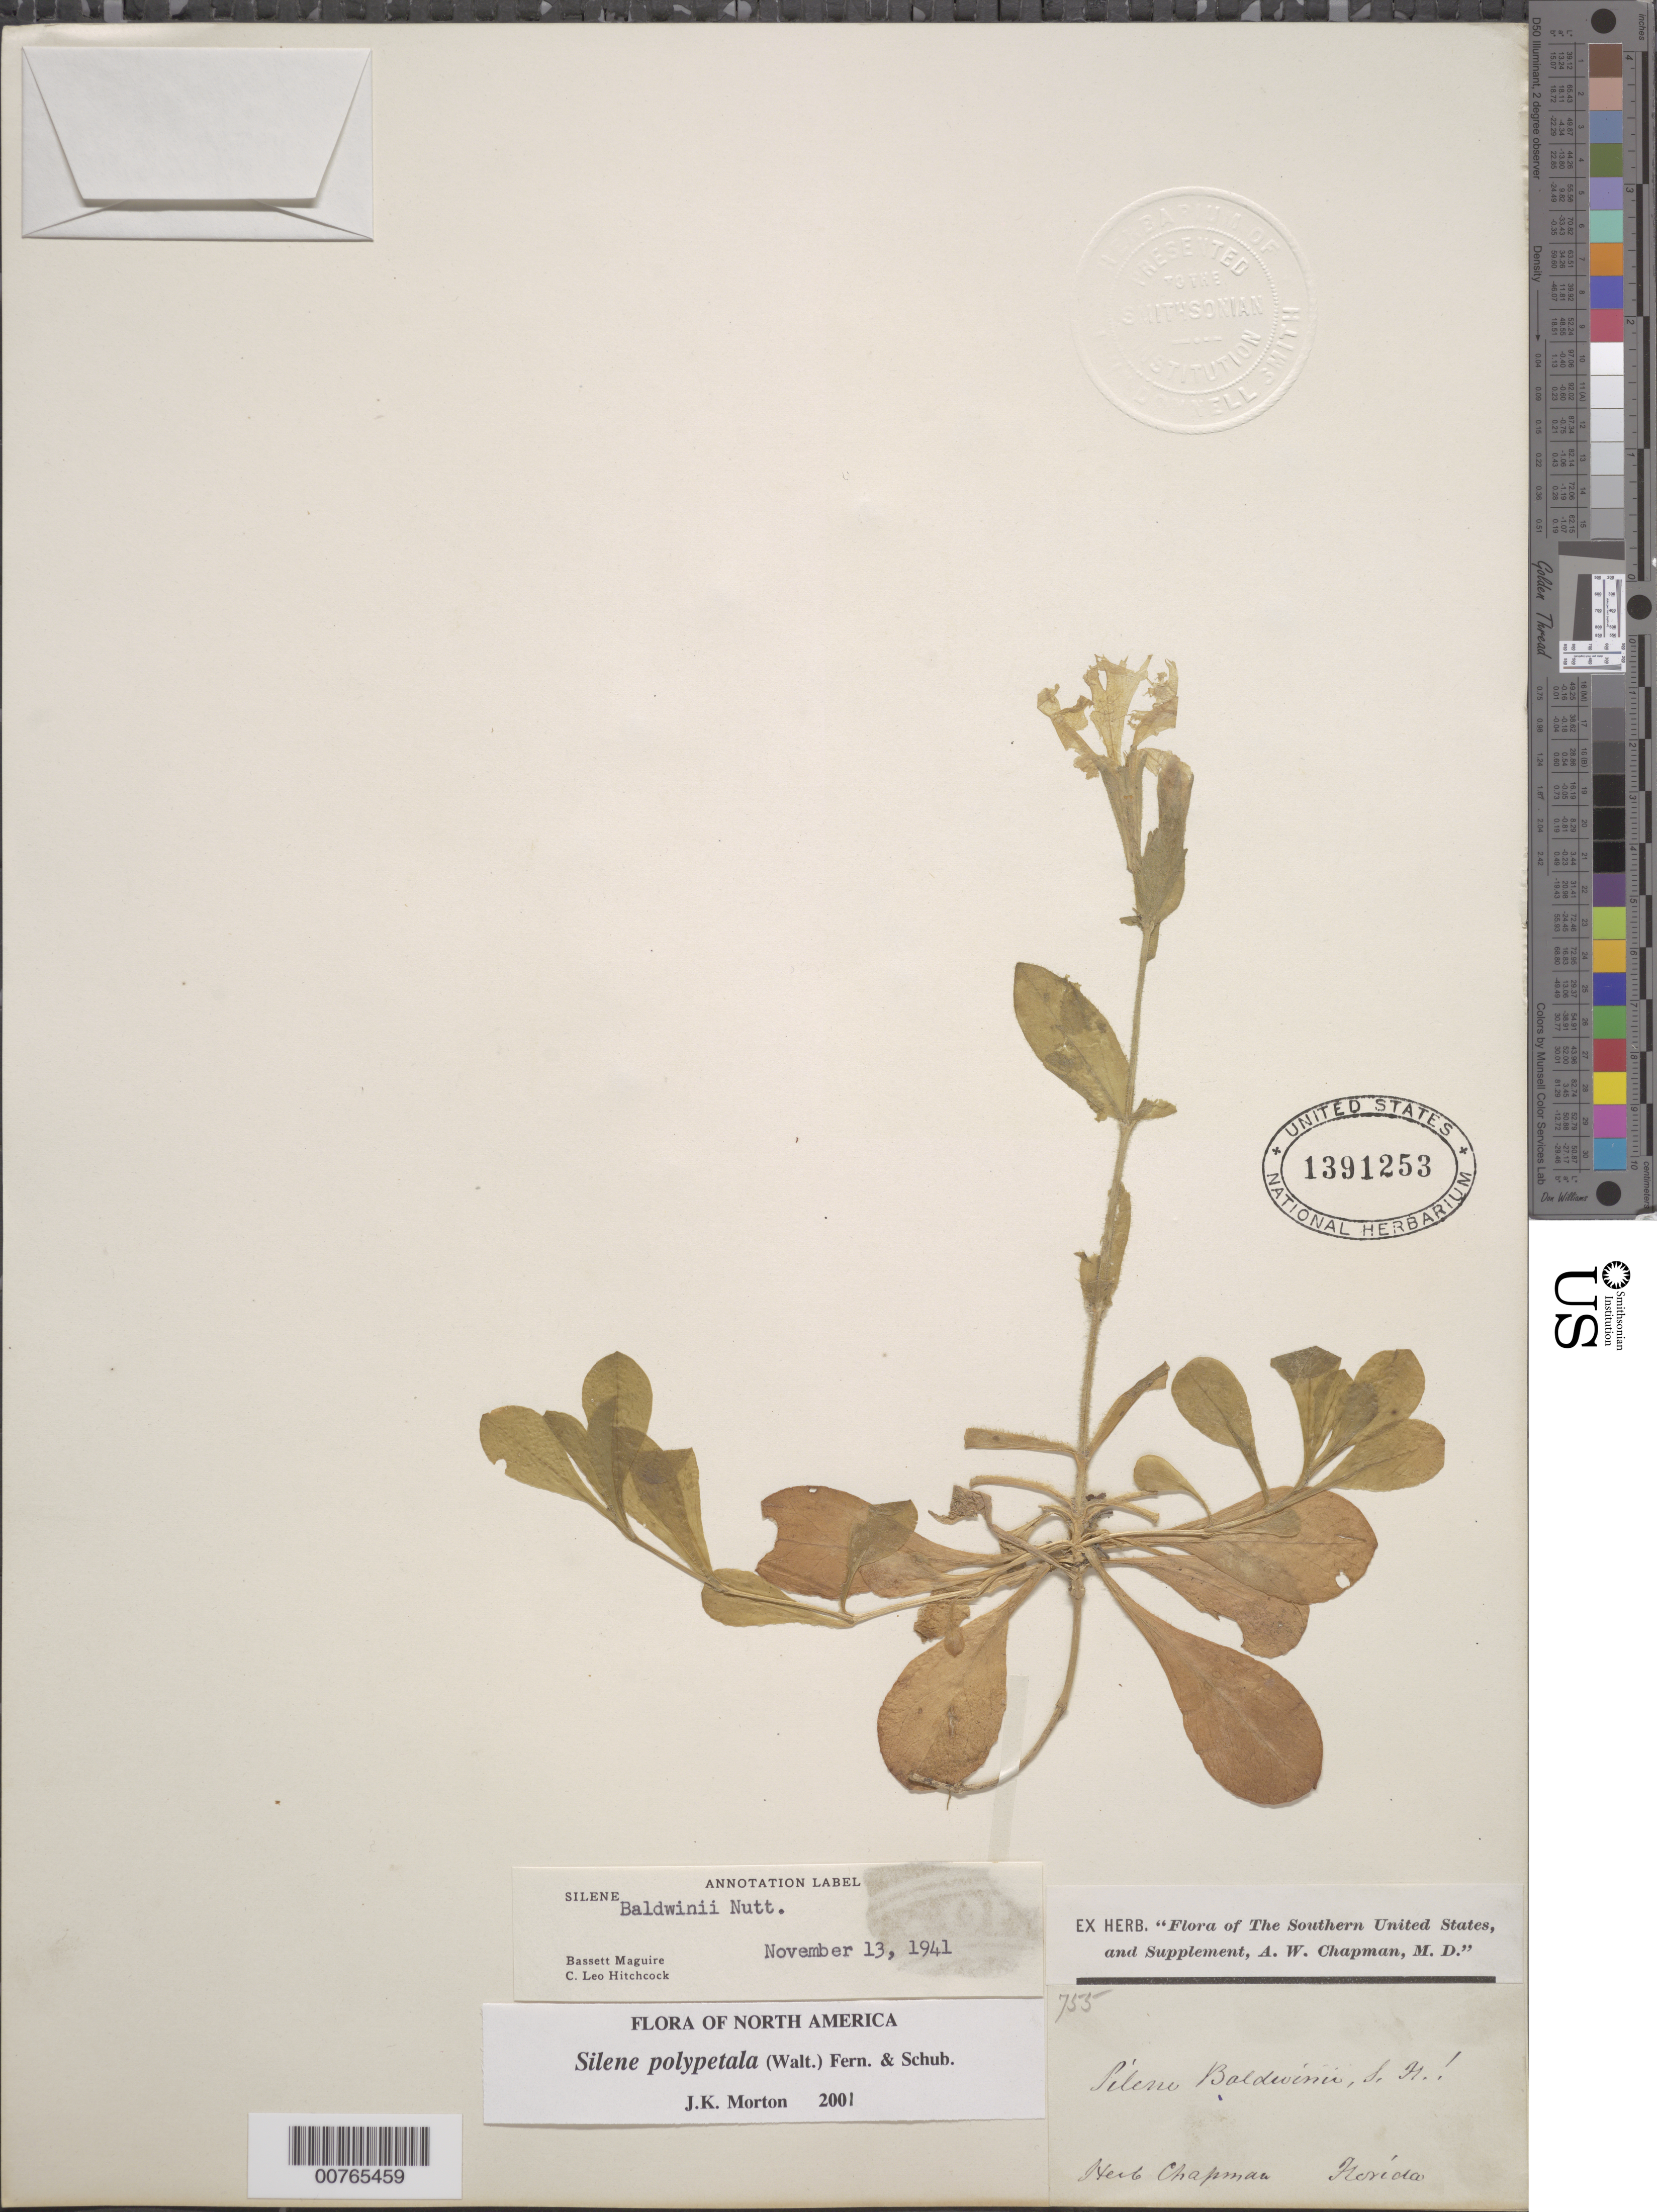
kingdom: Plantae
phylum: Tracheophyta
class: Magnoliopsida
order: Caryophyllales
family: Caryophyllaceae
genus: Silene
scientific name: Silene polypetala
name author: (Walter) Fernald &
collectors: A. W. Chapman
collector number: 755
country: United States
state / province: Florida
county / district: Franklin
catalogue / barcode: US 1391253